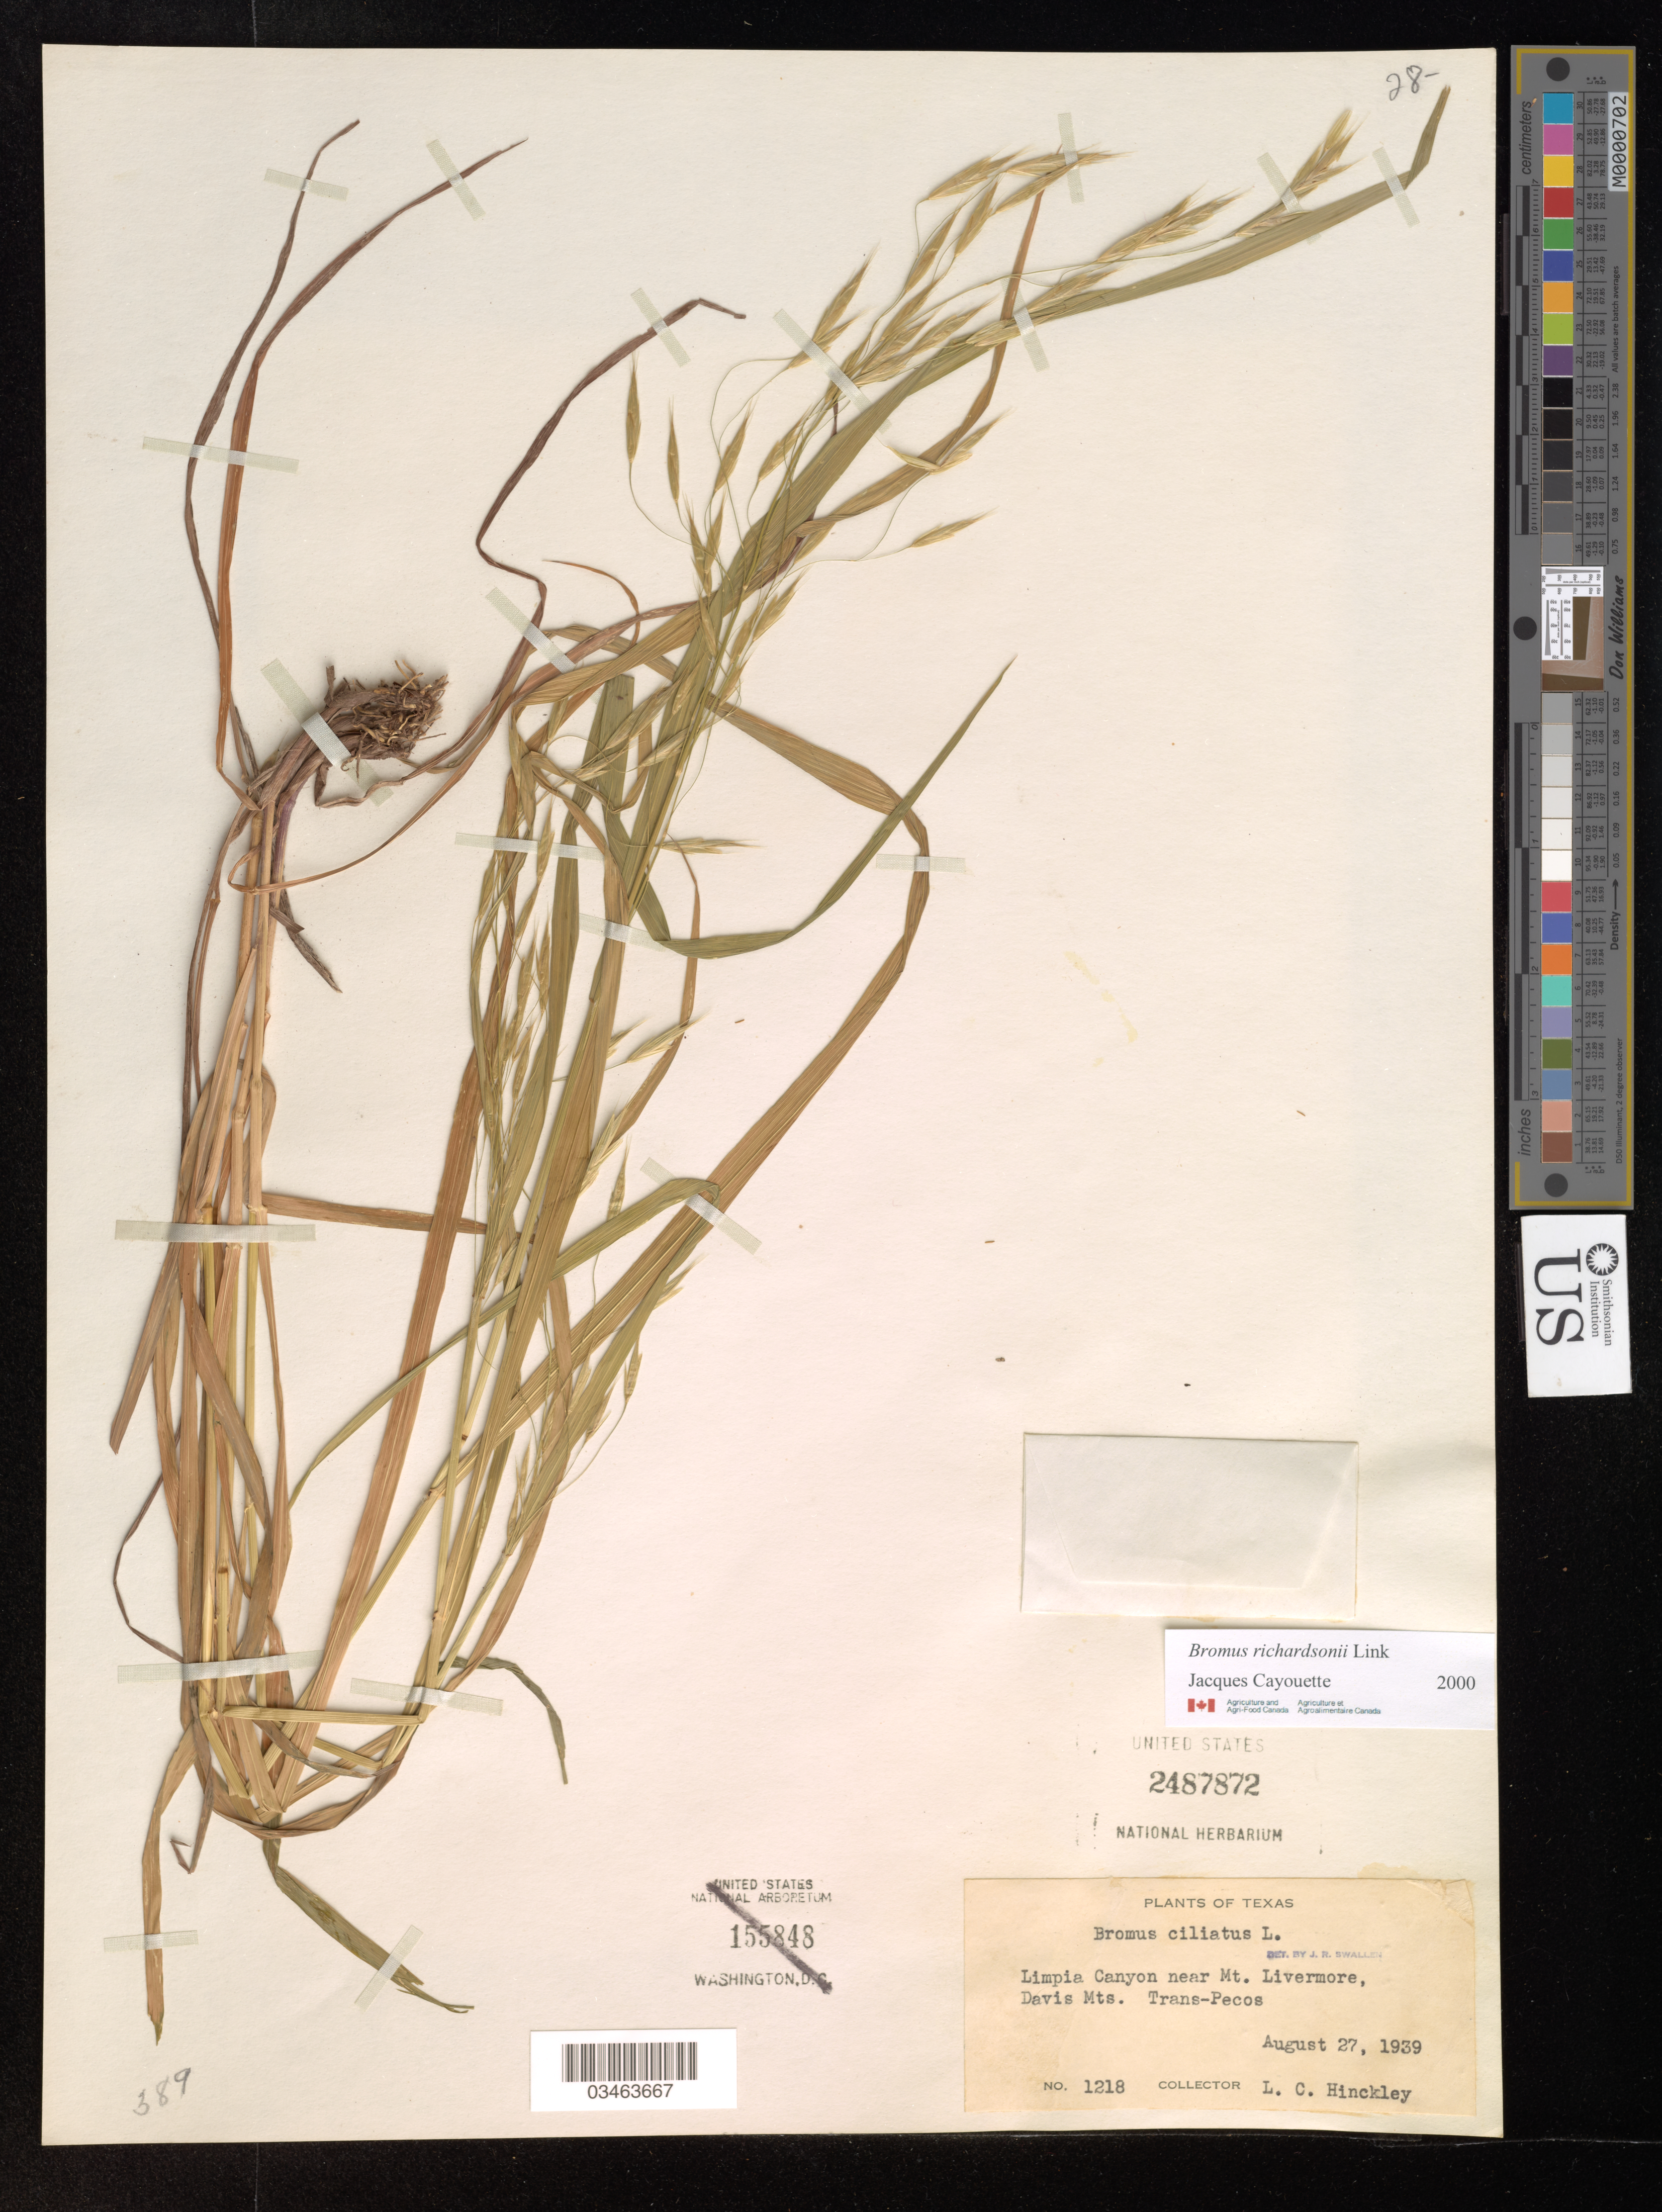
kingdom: Plantae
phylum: Tracheophyta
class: Liliopsida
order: Poales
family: Poaceae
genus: Bromus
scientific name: Bromus richardsonii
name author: Link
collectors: L. Hinckley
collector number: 1218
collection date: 1939-08-27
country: United States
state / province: Texas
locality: Limpia Canyon near Mt. Livermore, Davis Mts. Trans-Pecos.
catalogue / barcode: US 2487872